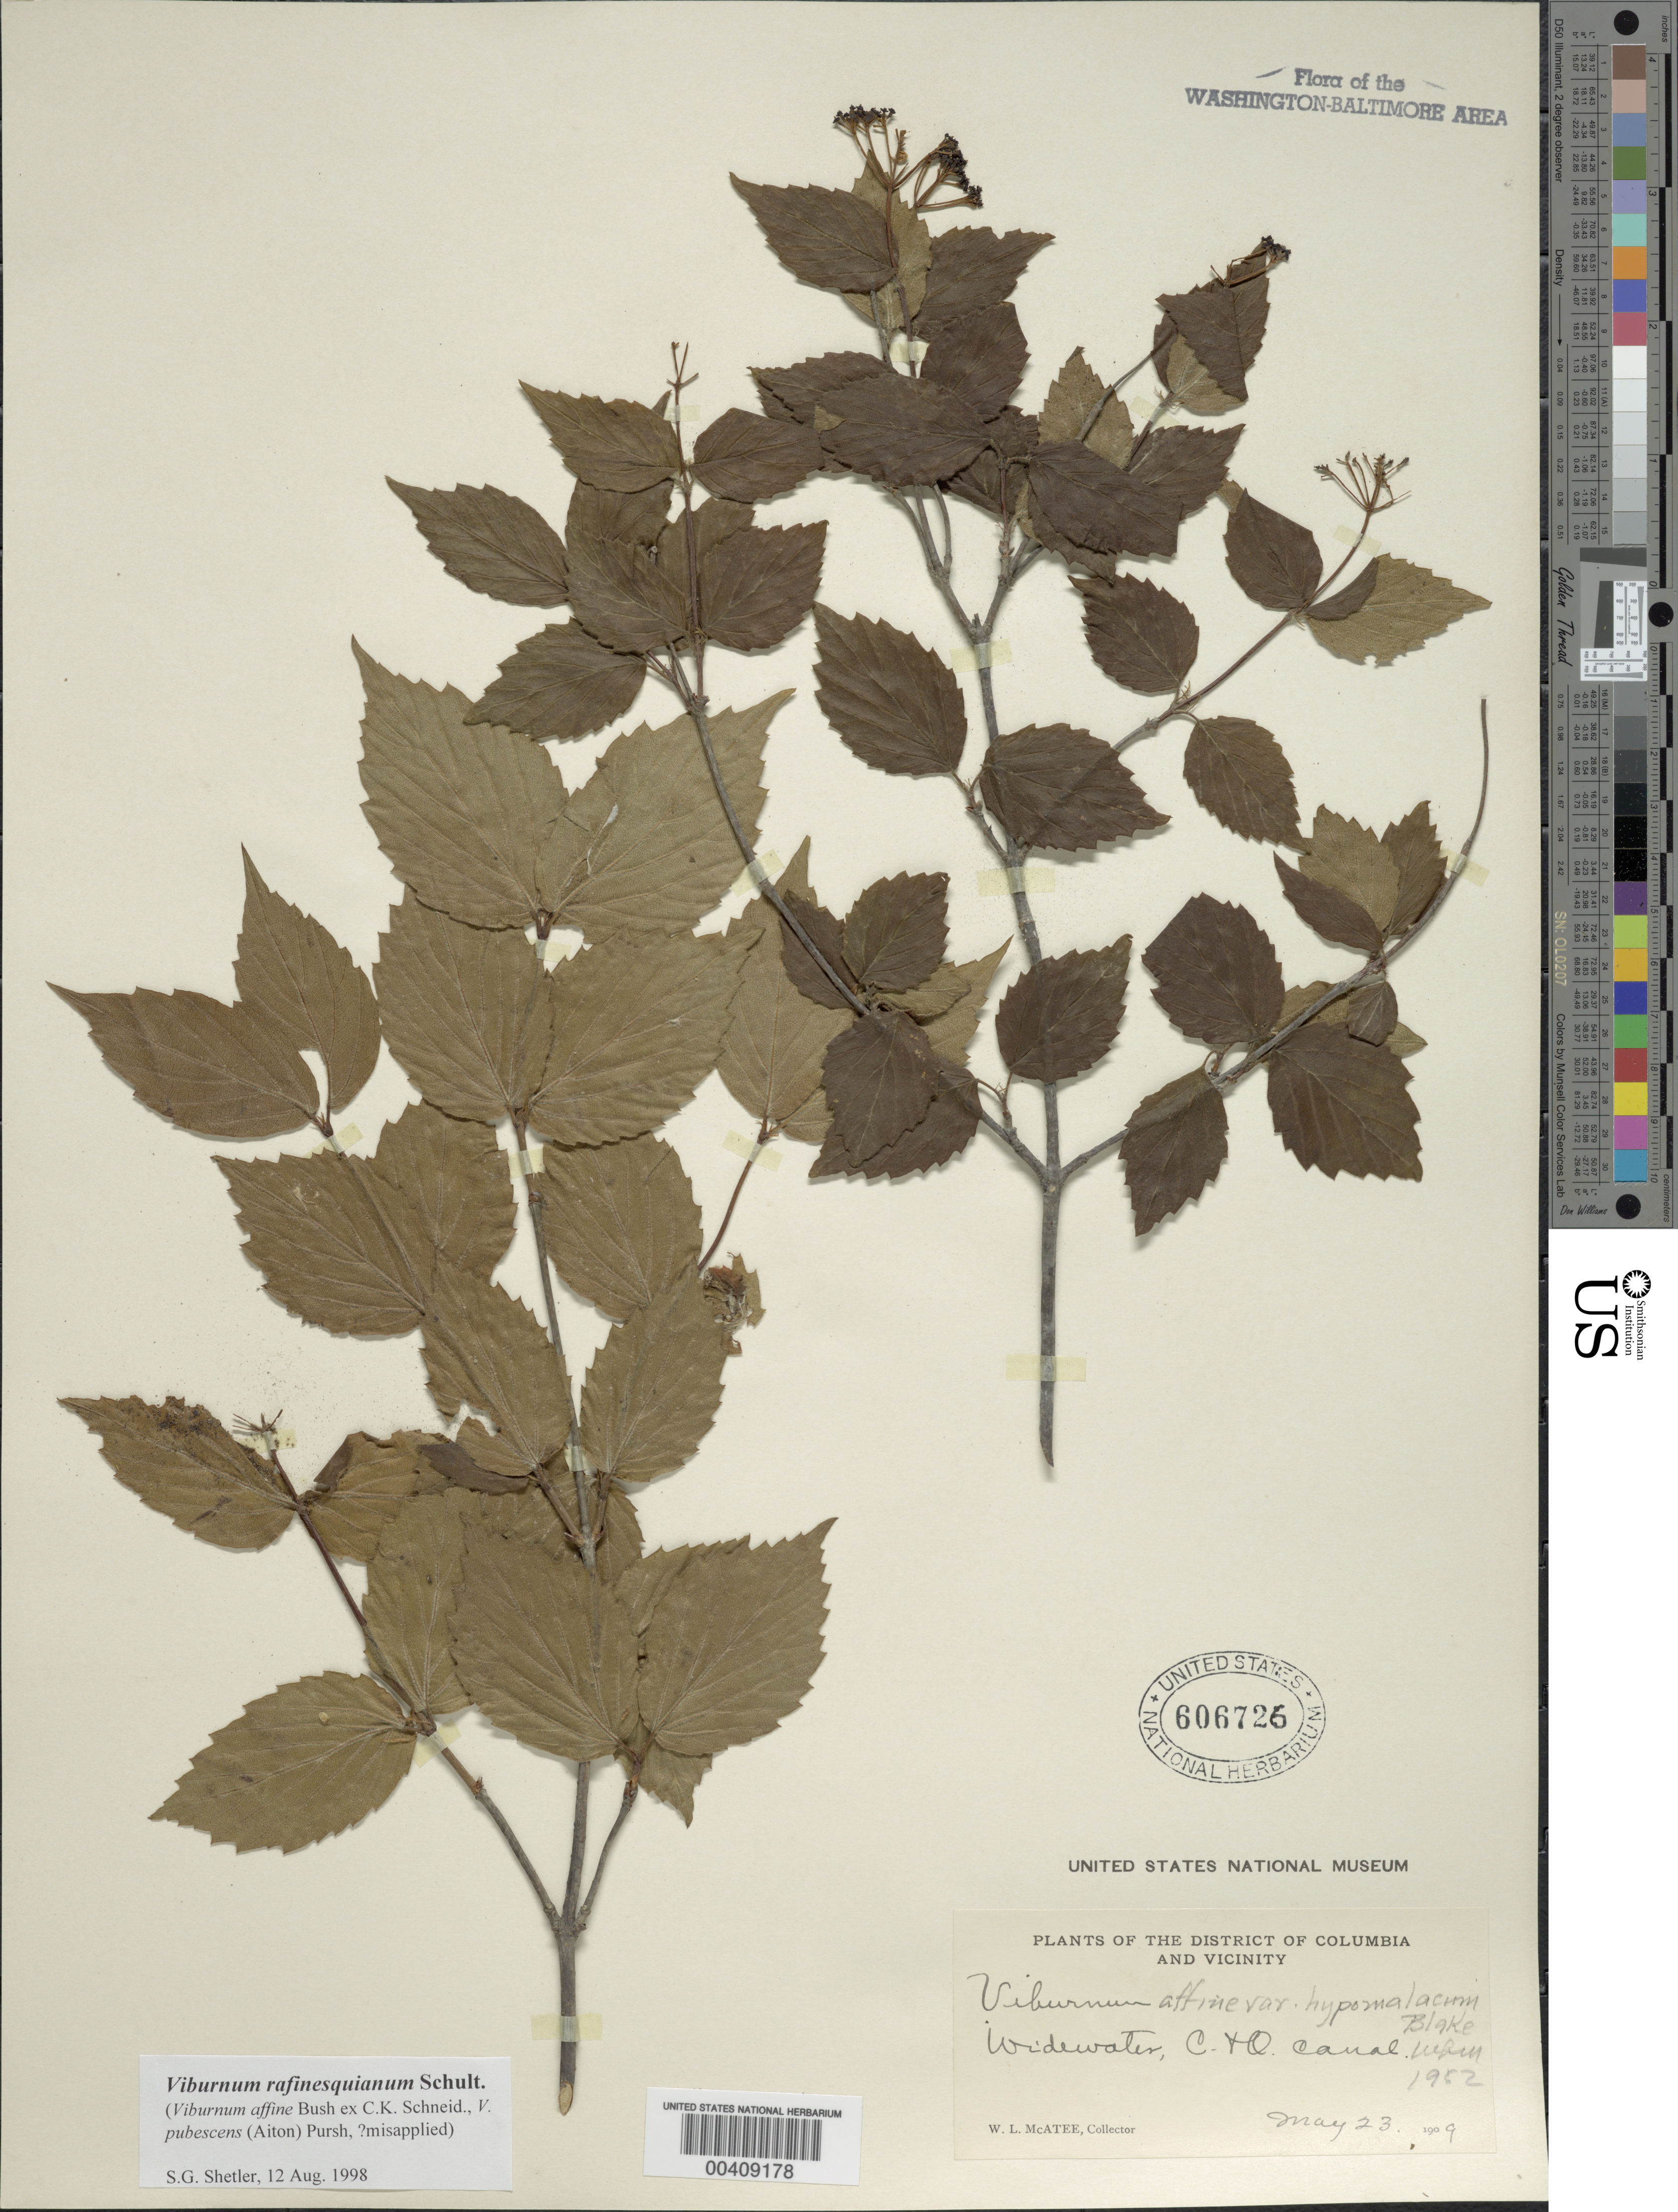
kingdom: Plantae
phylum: Tracheophyta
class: Magnoliopsida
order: Dipsacales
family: Viburnaceae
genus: Viburnum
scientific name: Viburnum rafinesqueanum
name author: Schult.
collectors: W. McAtee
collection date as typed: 23 May 1909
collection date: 1909-05-23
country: United States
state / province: Maryland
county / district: Montgomery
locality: Widewater, C. & O. Canal C. & O. Canal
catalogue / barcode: US 606726